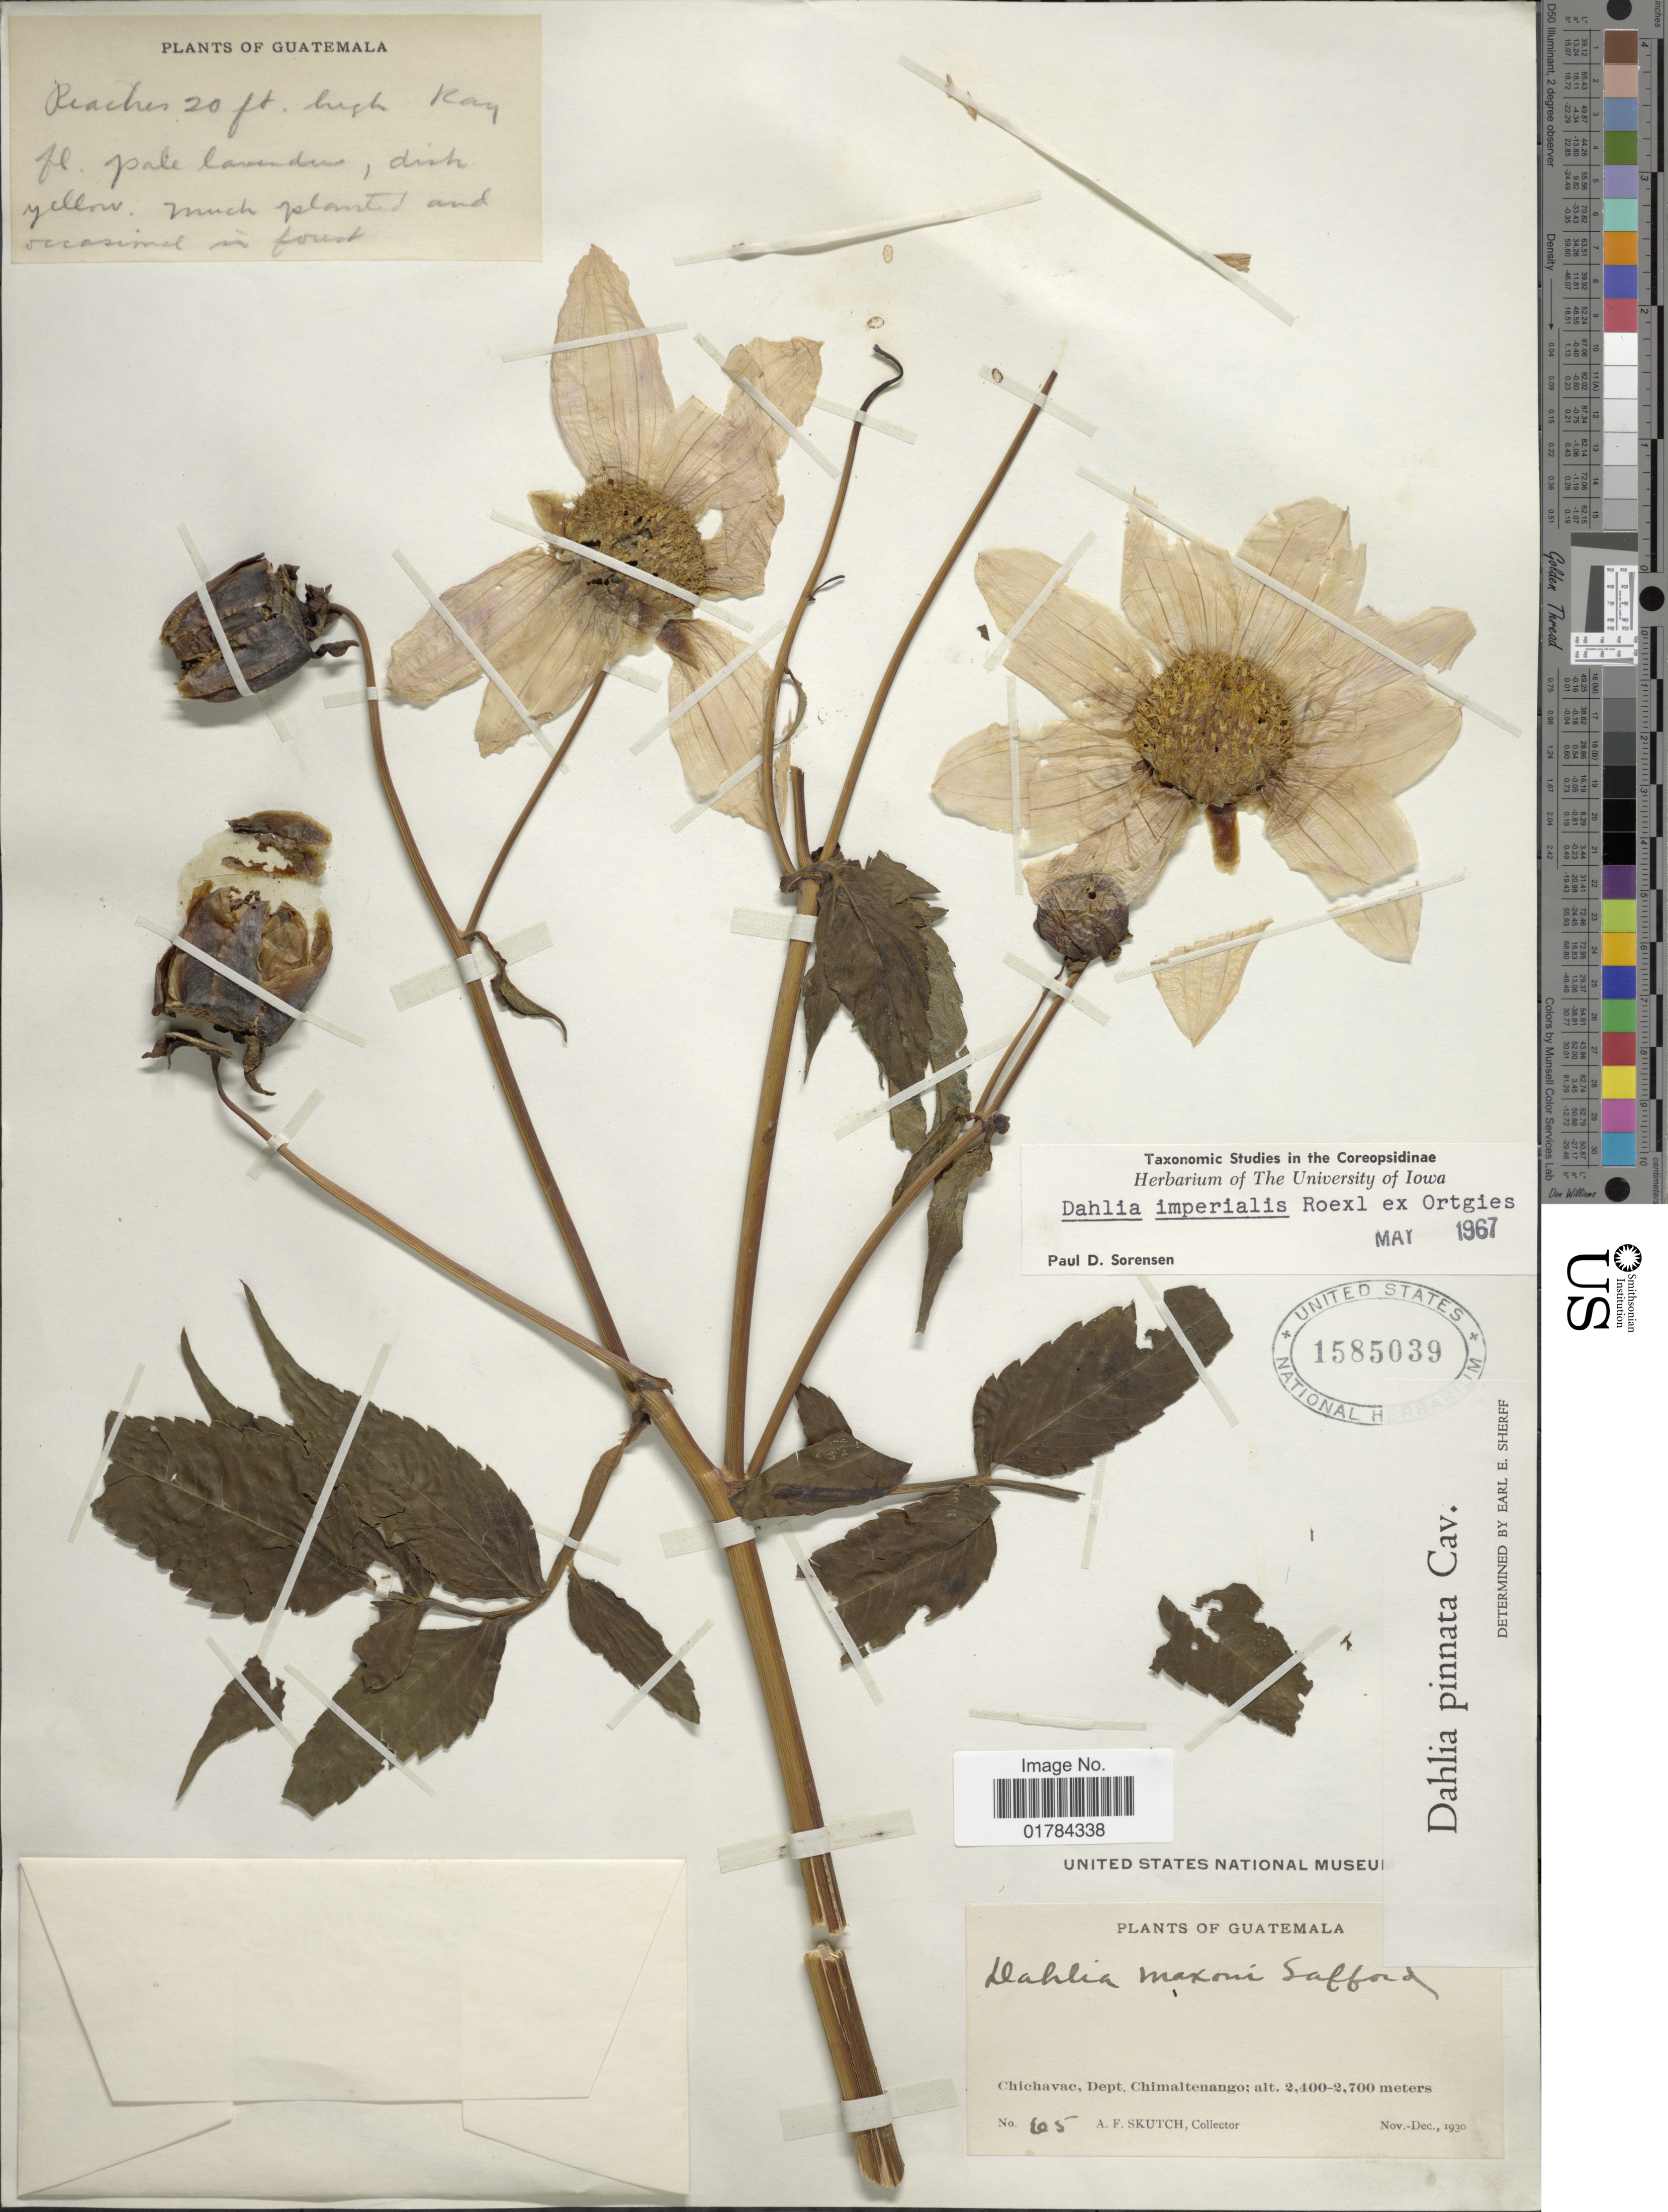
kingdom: Plantae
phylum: Tracheophyta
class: Magnoliopsida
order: Asterales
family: Asteraceae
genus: Dahlia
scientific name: Dahlia imperialis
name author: Roezl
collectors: A. F. Skutch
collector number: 65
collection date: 1930-11/1930-12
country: Guatemala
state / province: Chimaltenango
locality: Chichavac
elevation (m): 2400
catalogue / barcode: US 1585039